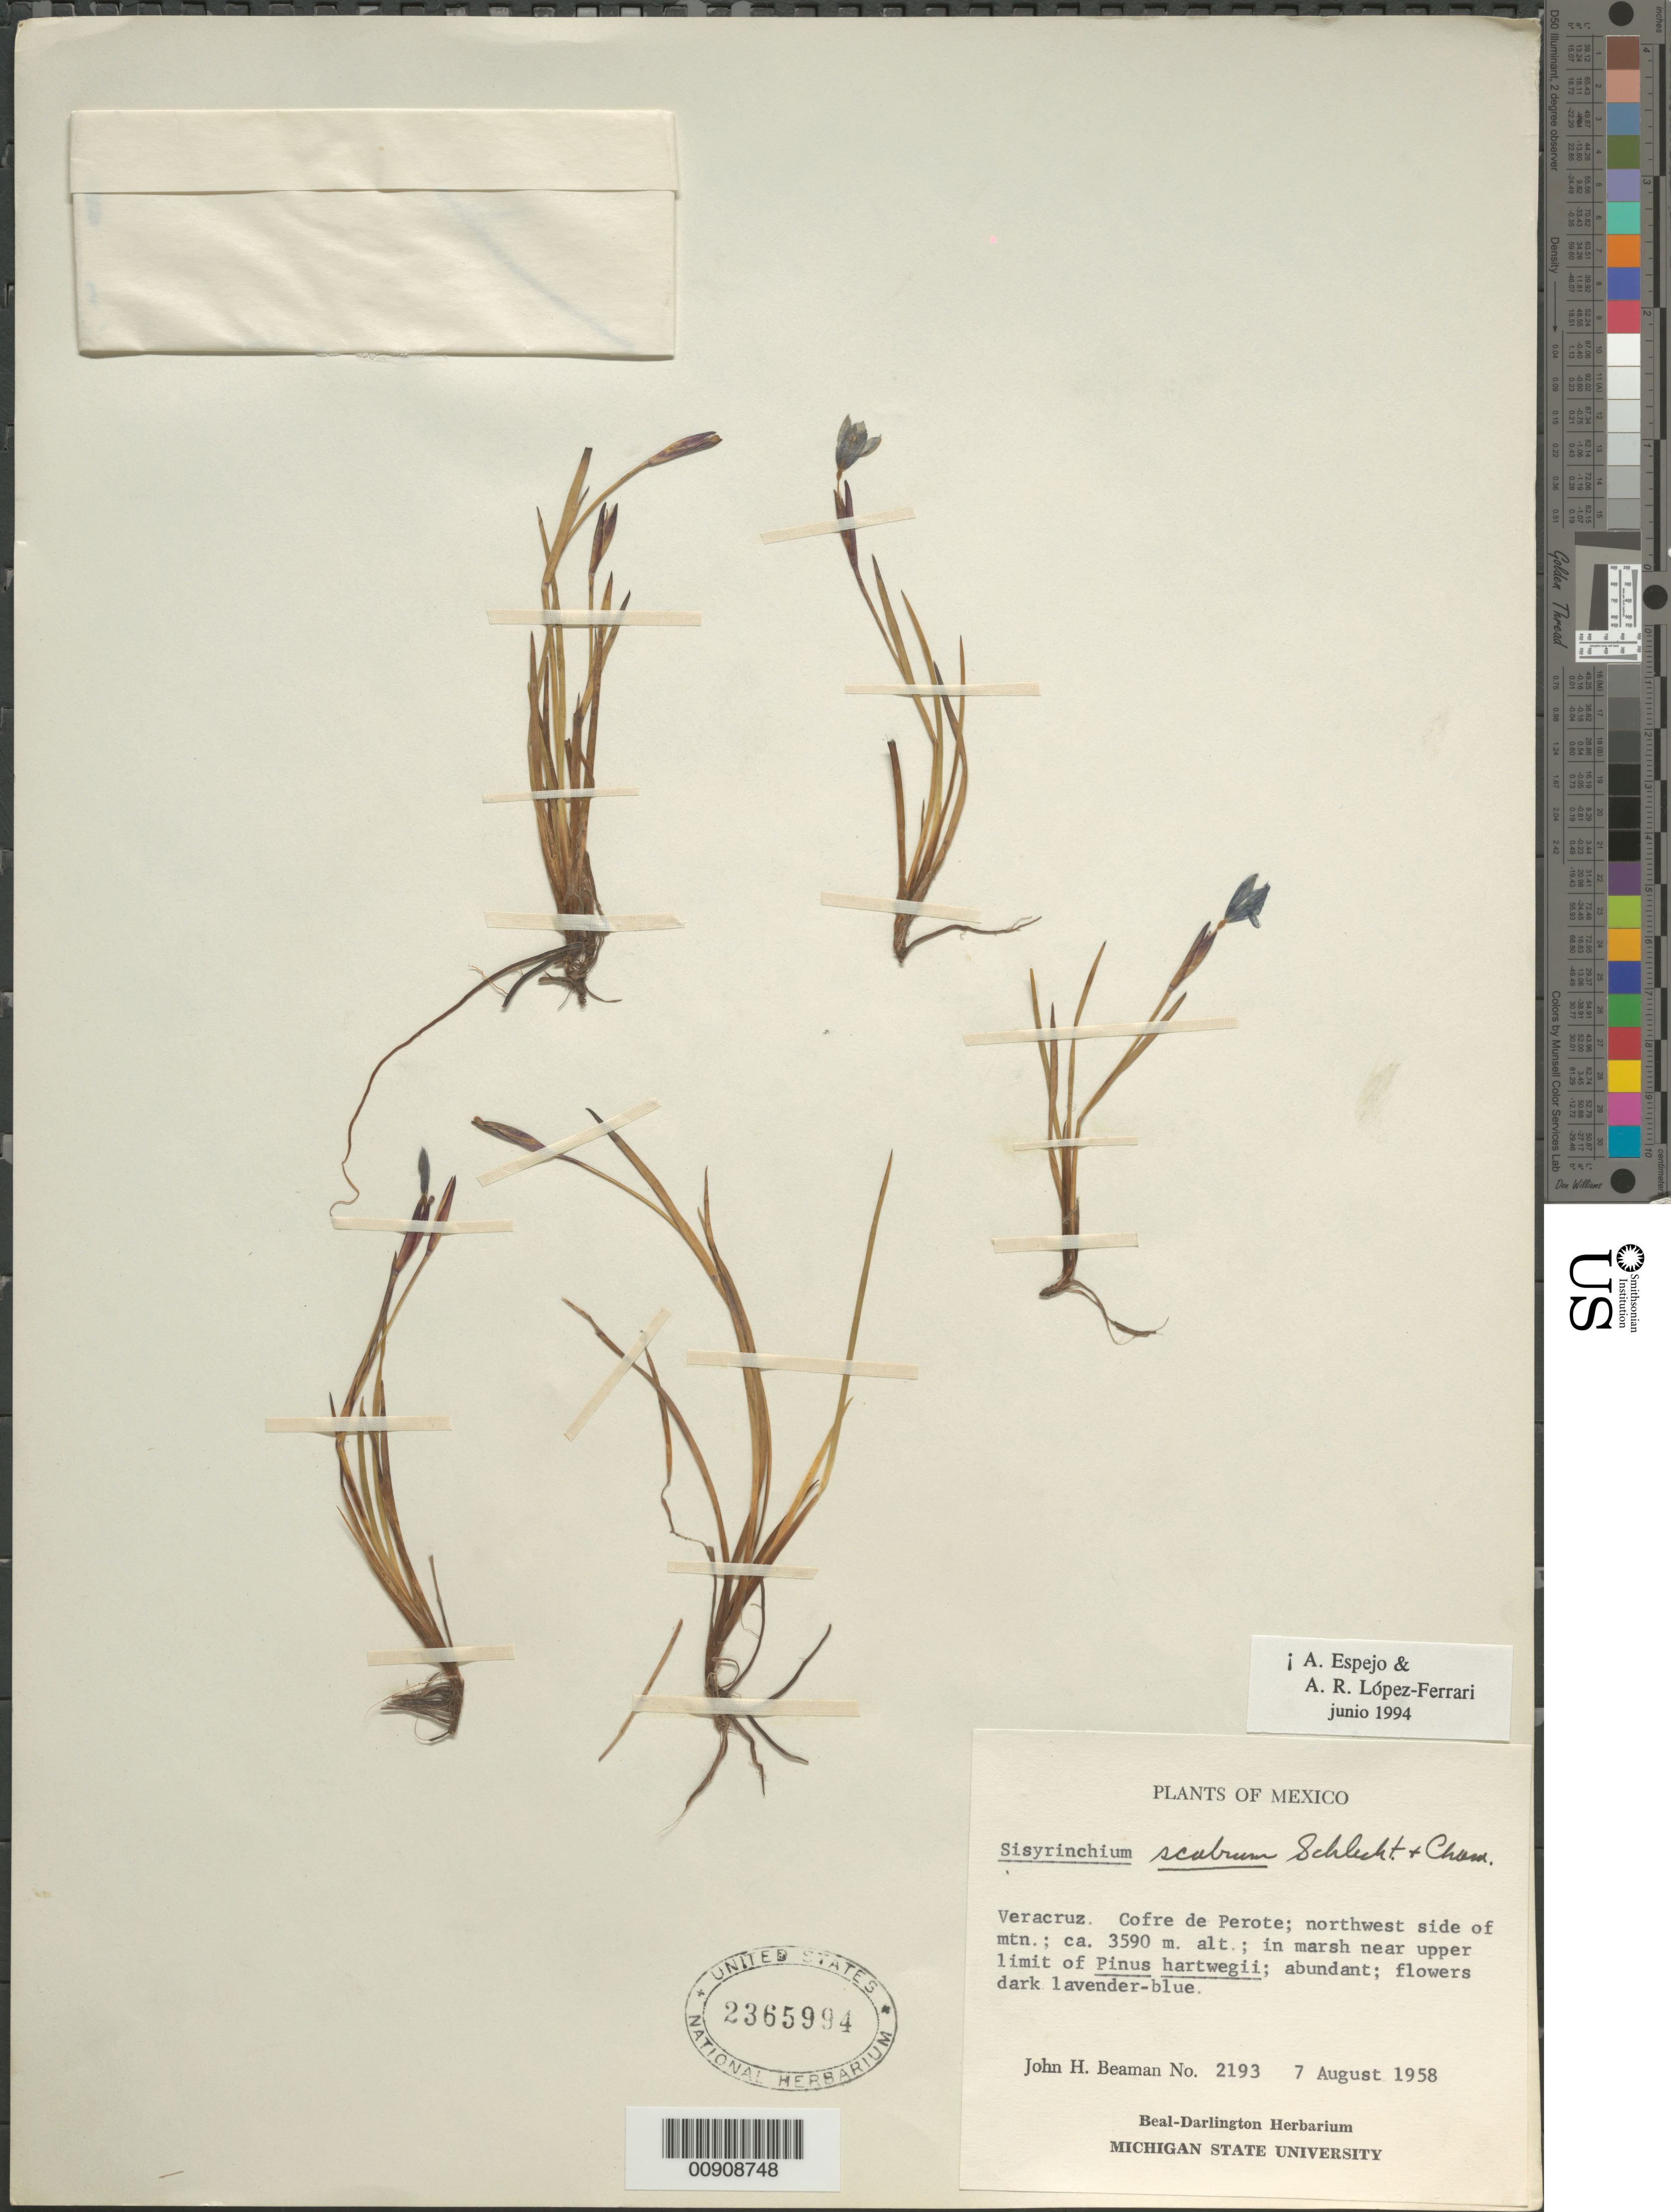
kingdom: Plantae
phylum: Tracheophyta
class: Liliopsida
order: Asparagales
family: Iridaceae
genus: Sisyrinchium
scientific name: Sisyrinchium scabrum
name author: Schltdl. & Cham.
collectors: J. H. Beaman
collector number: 2193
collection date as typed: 07 Aug 1958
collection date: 1958-08-07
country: Mexico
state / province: Veracruz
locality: Veracruz: Cofre de Perote; NW side of mtn.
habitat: In marsh near upper limit of Pinus hartwegii.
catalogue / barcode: US 2365994